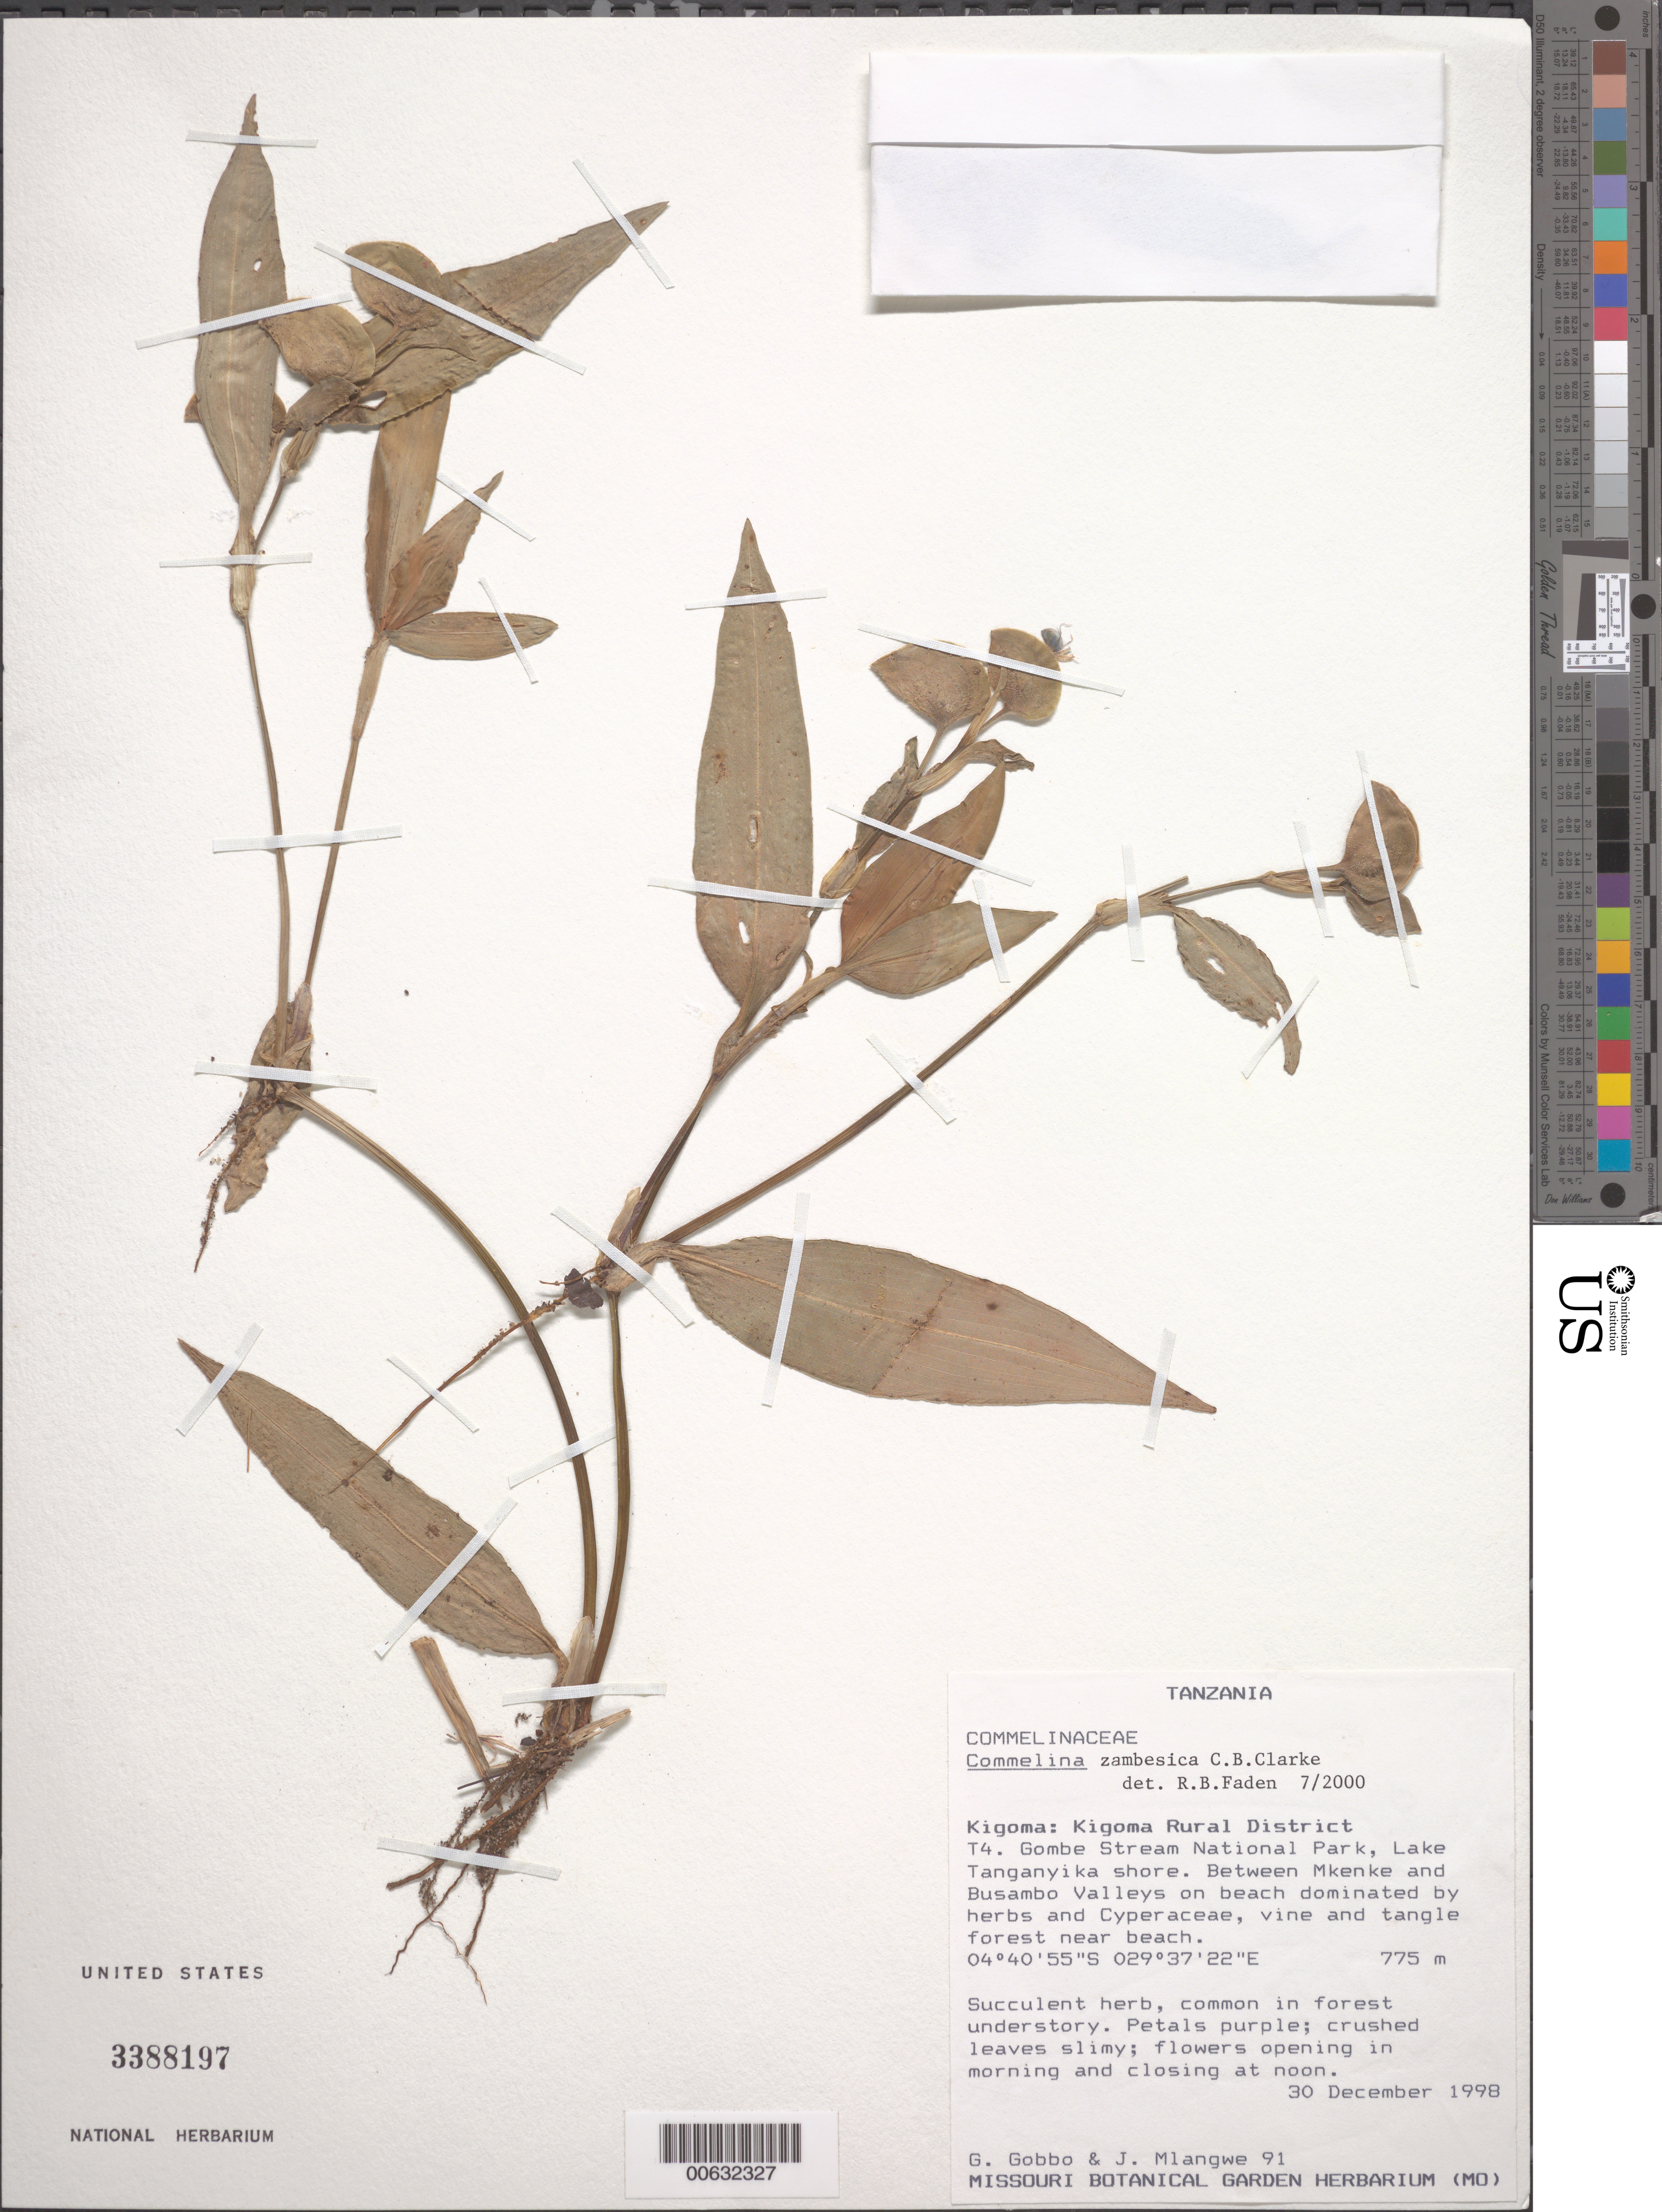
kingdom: Plantae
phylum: Tracheophyta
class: Liliopsida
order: Commelinales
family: Commelinaceae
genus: Commelina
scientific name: Commelina zambesica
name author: C.B. Clarke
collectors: G. Gobbo & J. Mlangwe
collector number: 91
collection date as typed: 30 Dec 1998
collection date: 1998-12-30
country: Tanzania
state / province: Kigoma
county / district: Kigoma Rural Dist.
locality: T4, gombe stream national park, lake tanganyika shore, between mkenke and busambo valleys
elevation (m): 775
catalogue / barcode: US 3388197